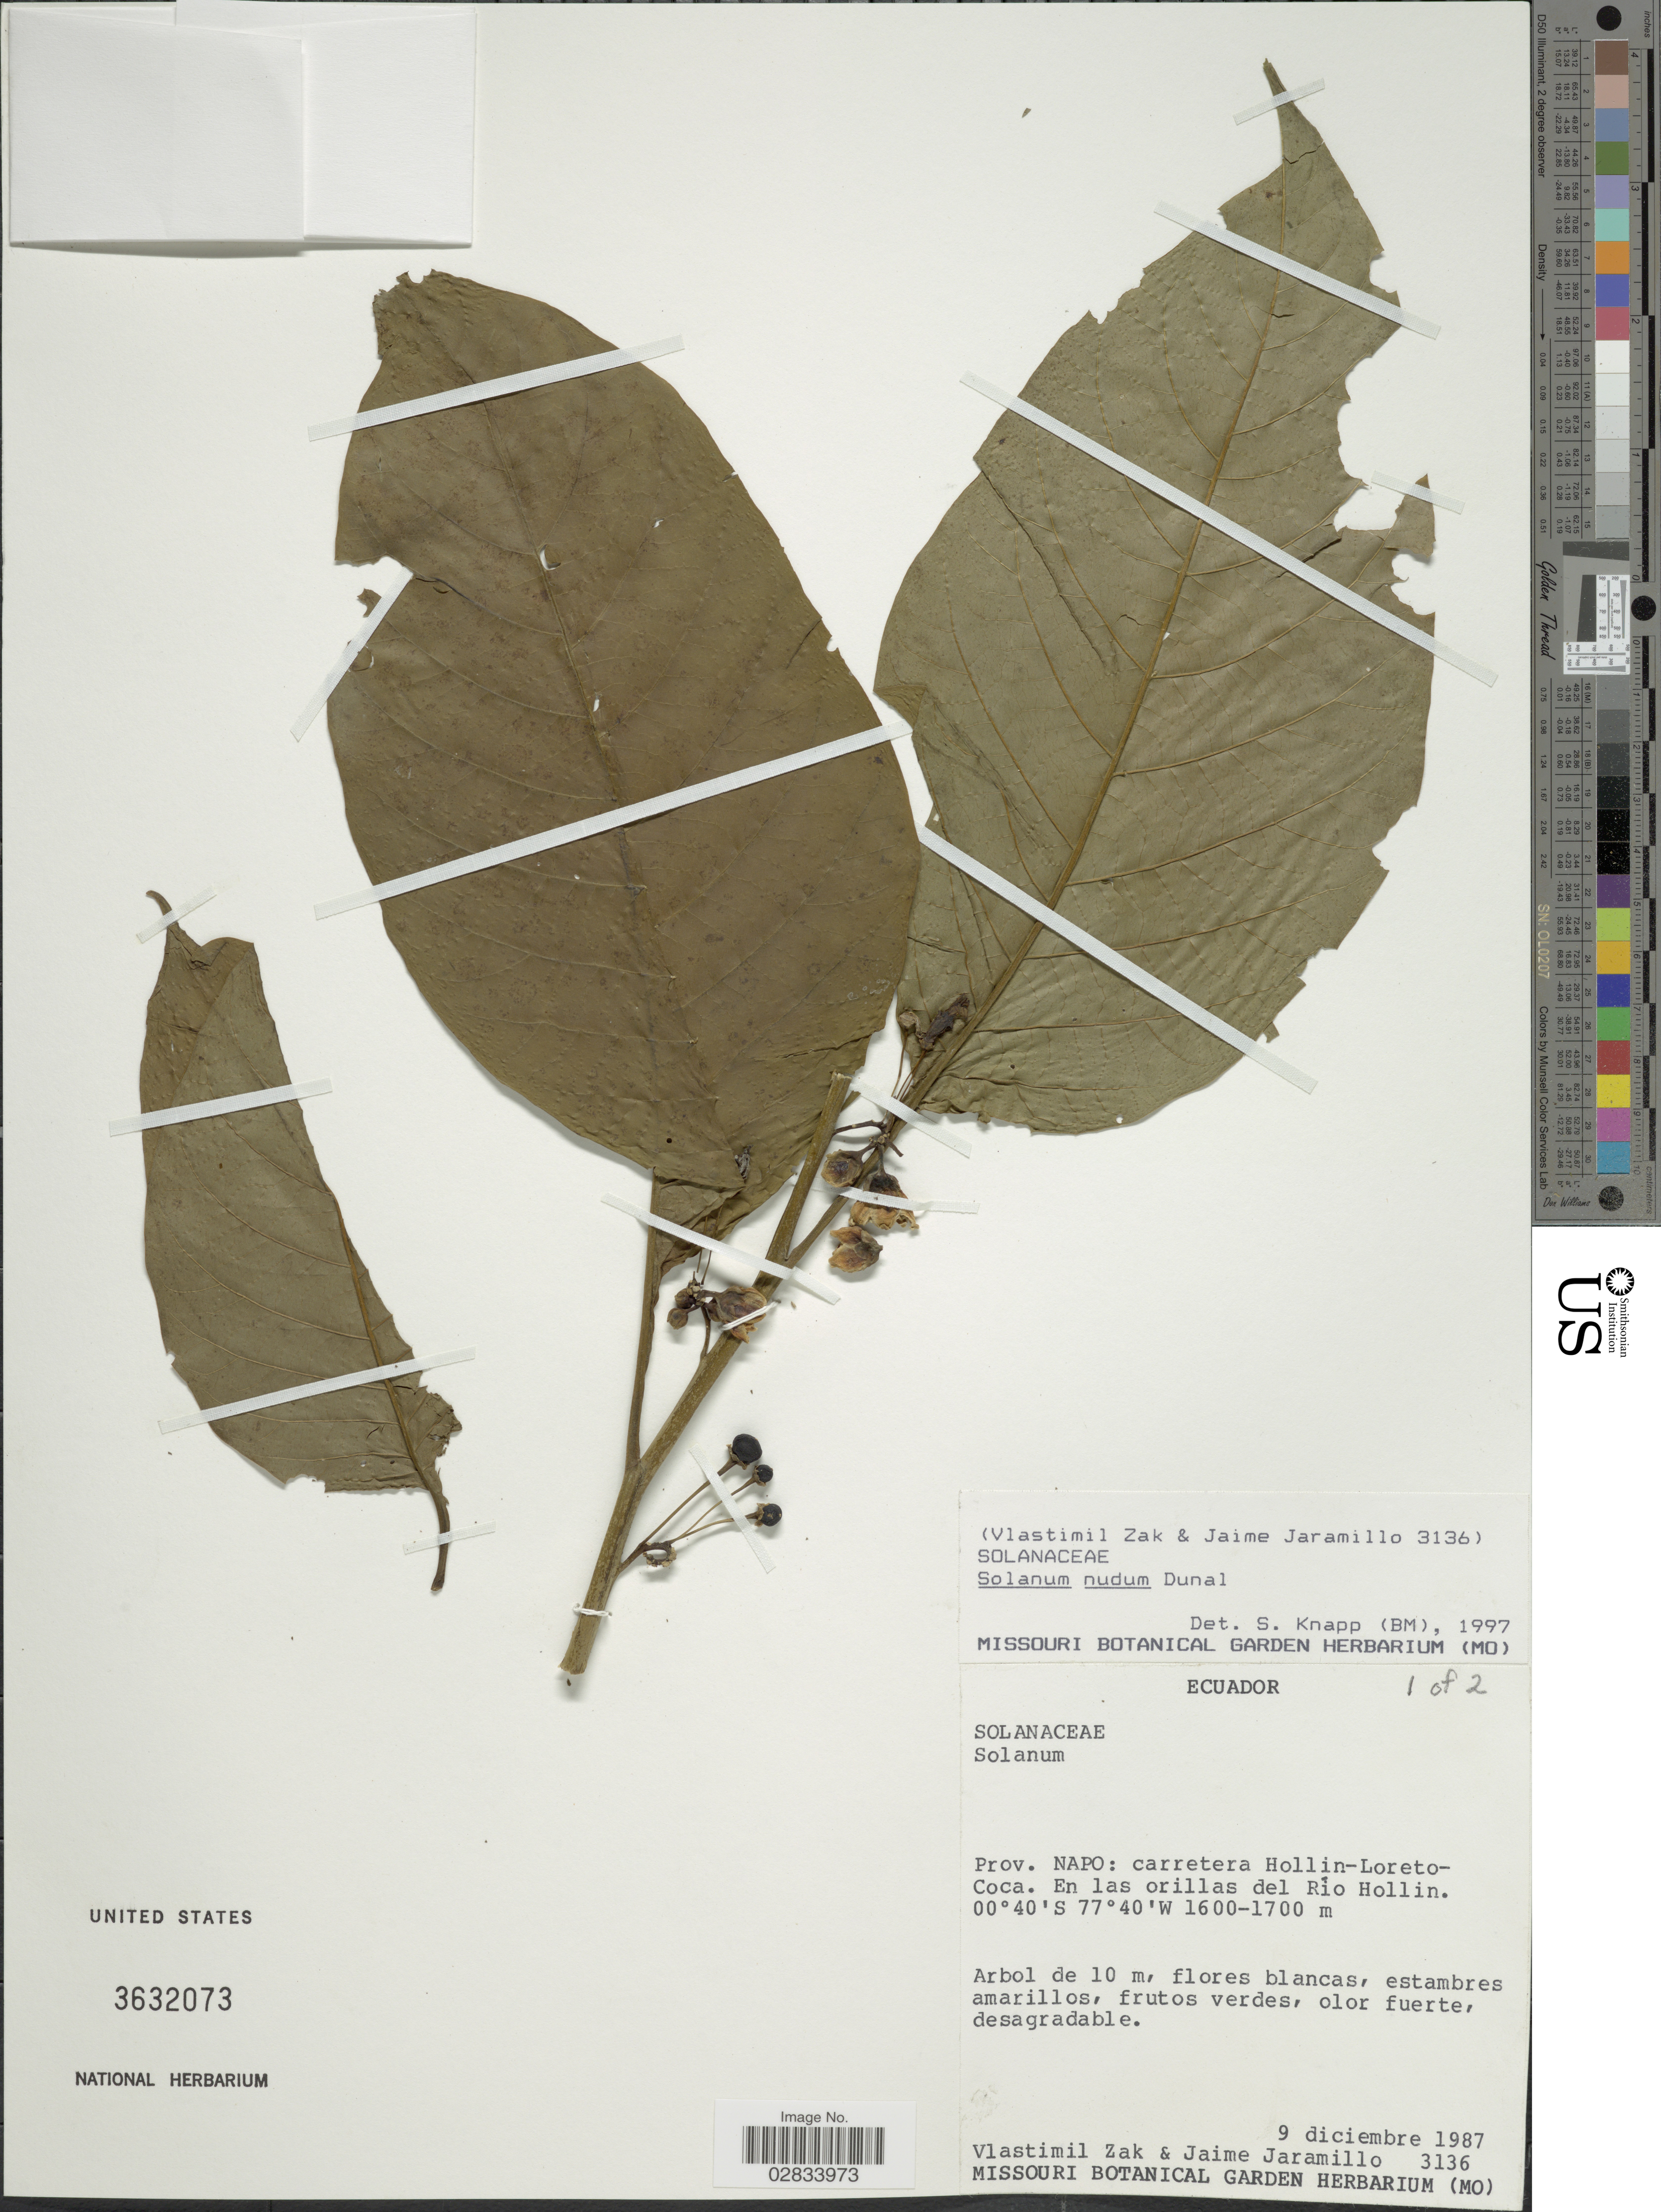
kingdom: Plantae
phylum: Tracheophyta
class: Magnoliopsida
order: Solanales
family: Solanaceae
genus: Solanum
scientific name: Solanum nudum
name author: Dunal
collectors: V. Zak & J. Jaramillo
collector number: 3136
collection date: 1987-12-09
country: Ecuador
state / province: Napo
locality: Prov. Napo: carretera Hollin-Loreto-Coca, En las orillas del Río Hollin.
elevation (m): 1600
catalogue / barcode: US 3632073